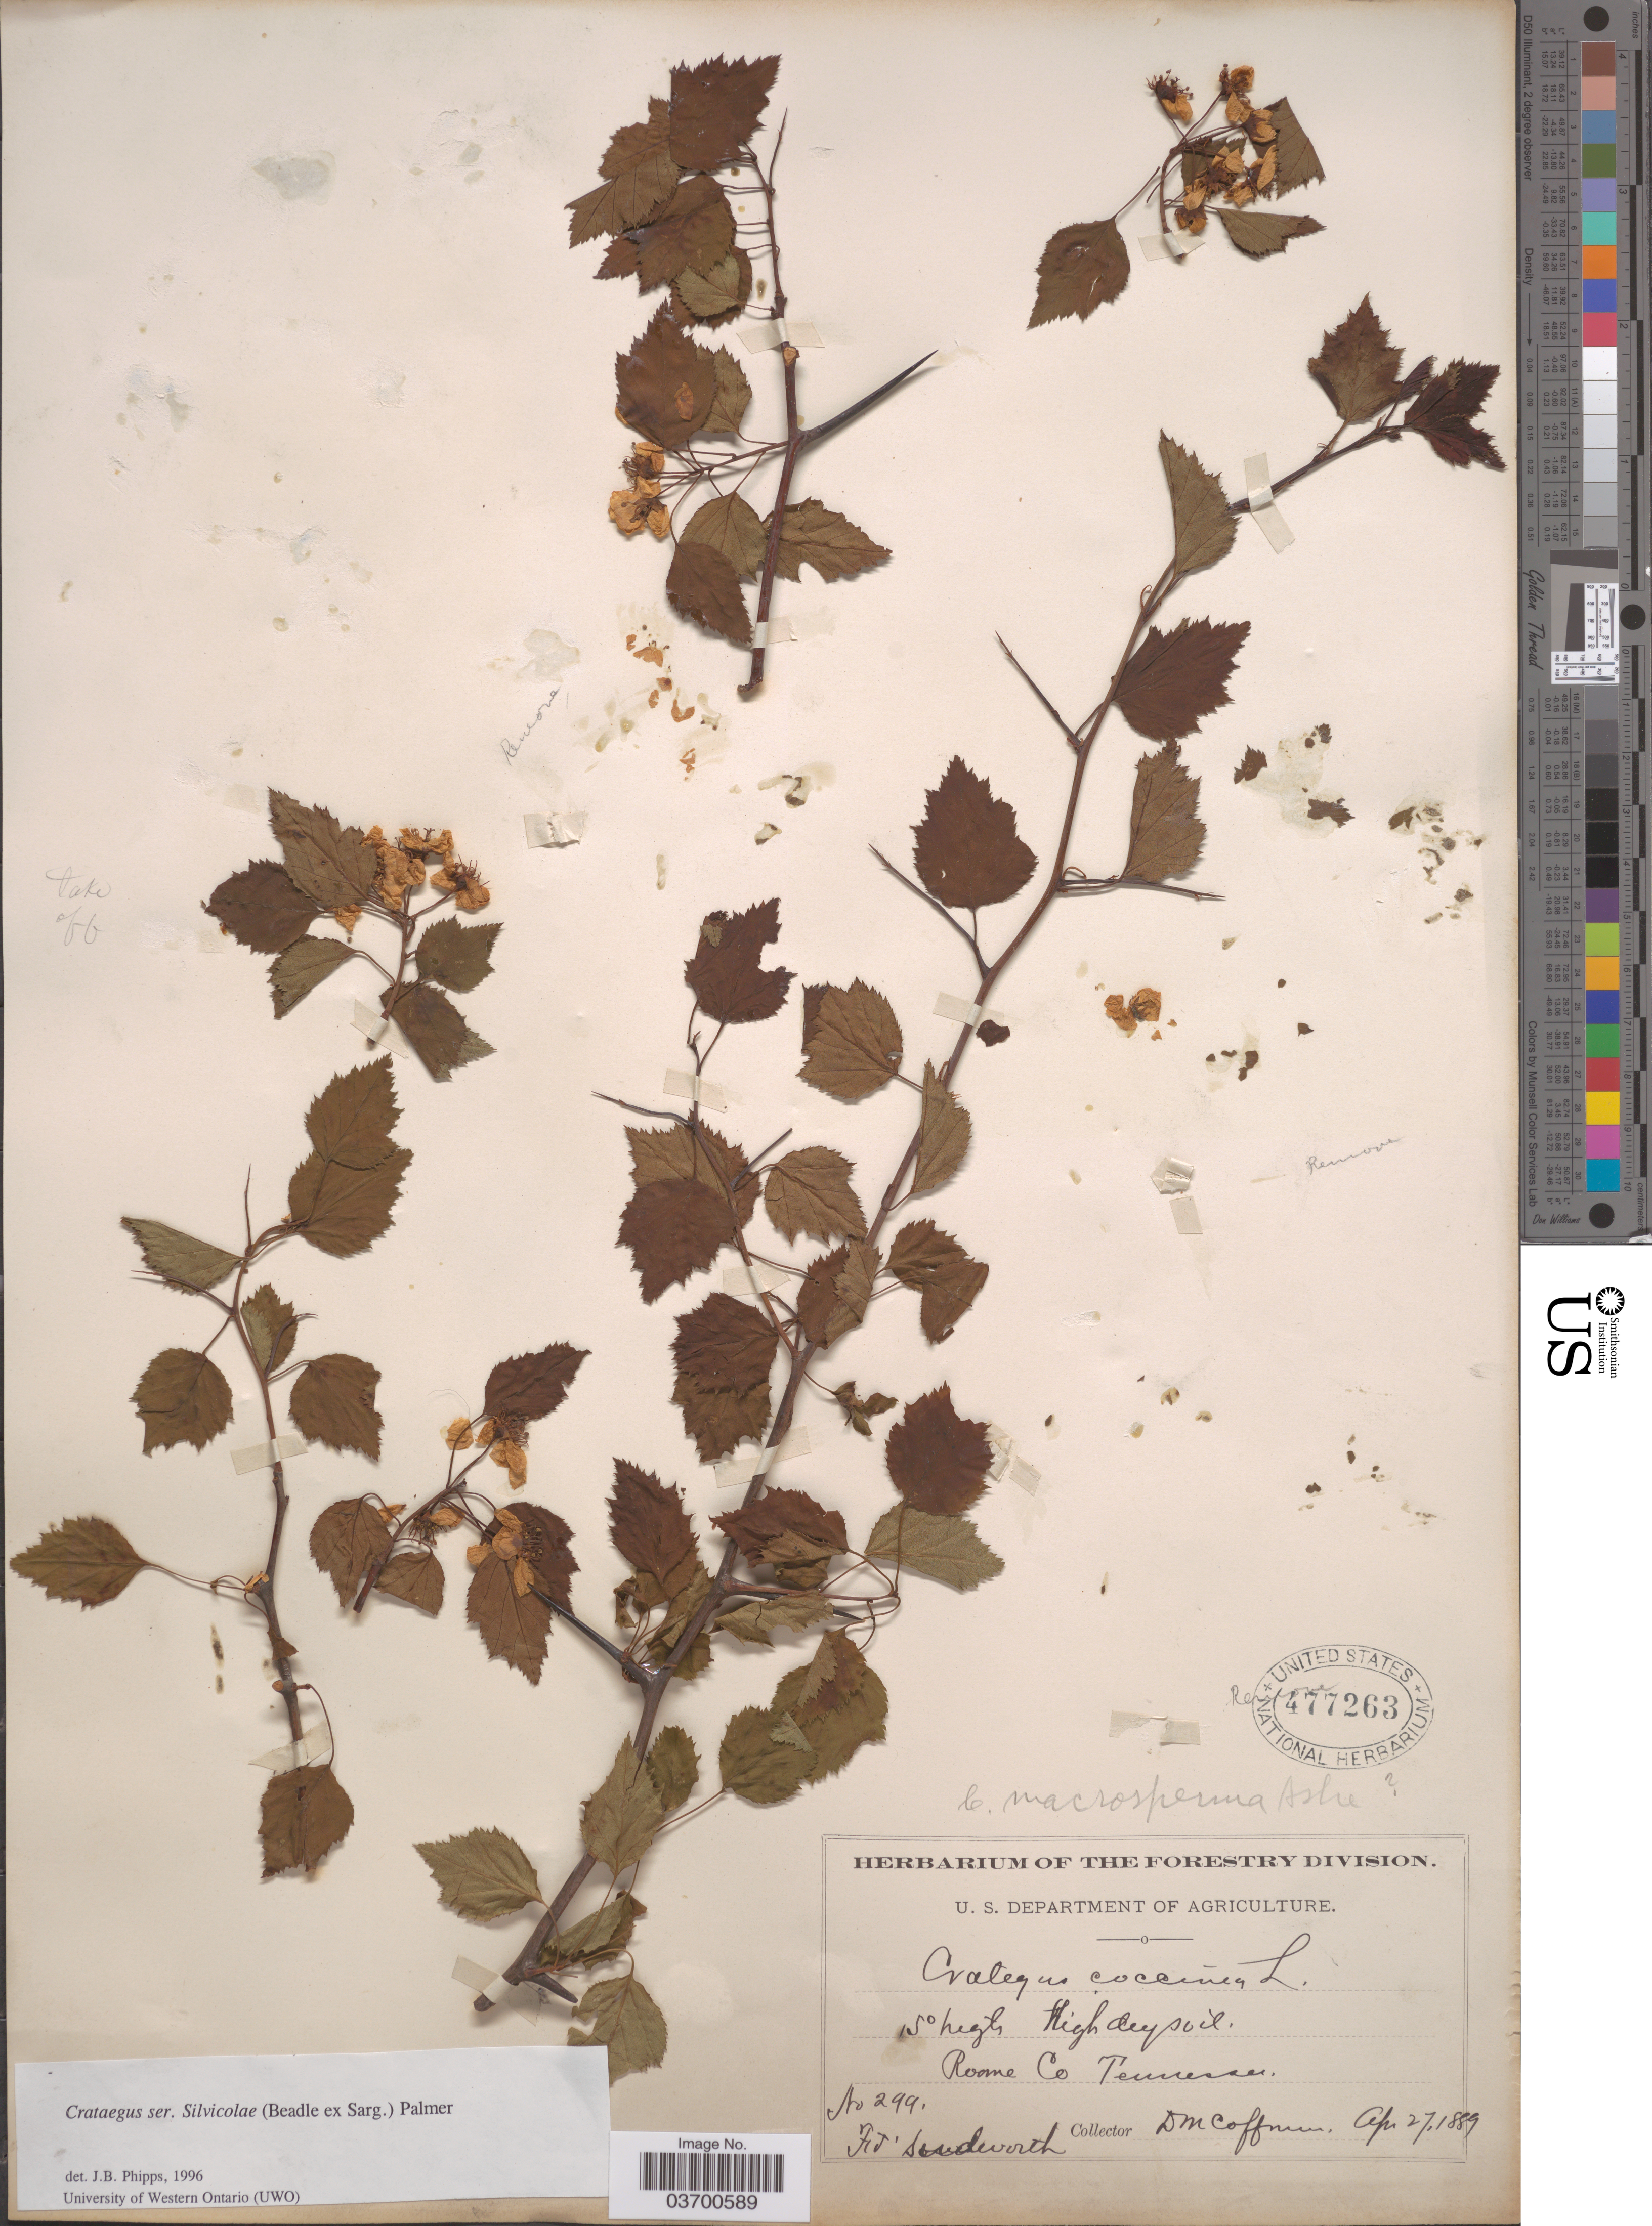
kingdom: Plantae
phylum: Tracheophyta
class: Magnoliopsida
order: Rosales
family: Rosaceae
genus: Crataegus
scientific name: Crataegus macrosperma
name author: Ashe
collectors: D. M. Coffman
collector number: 299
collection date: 1889-04-27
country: United States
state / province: Tennessee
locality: Roane Co.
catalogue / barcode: US 477263